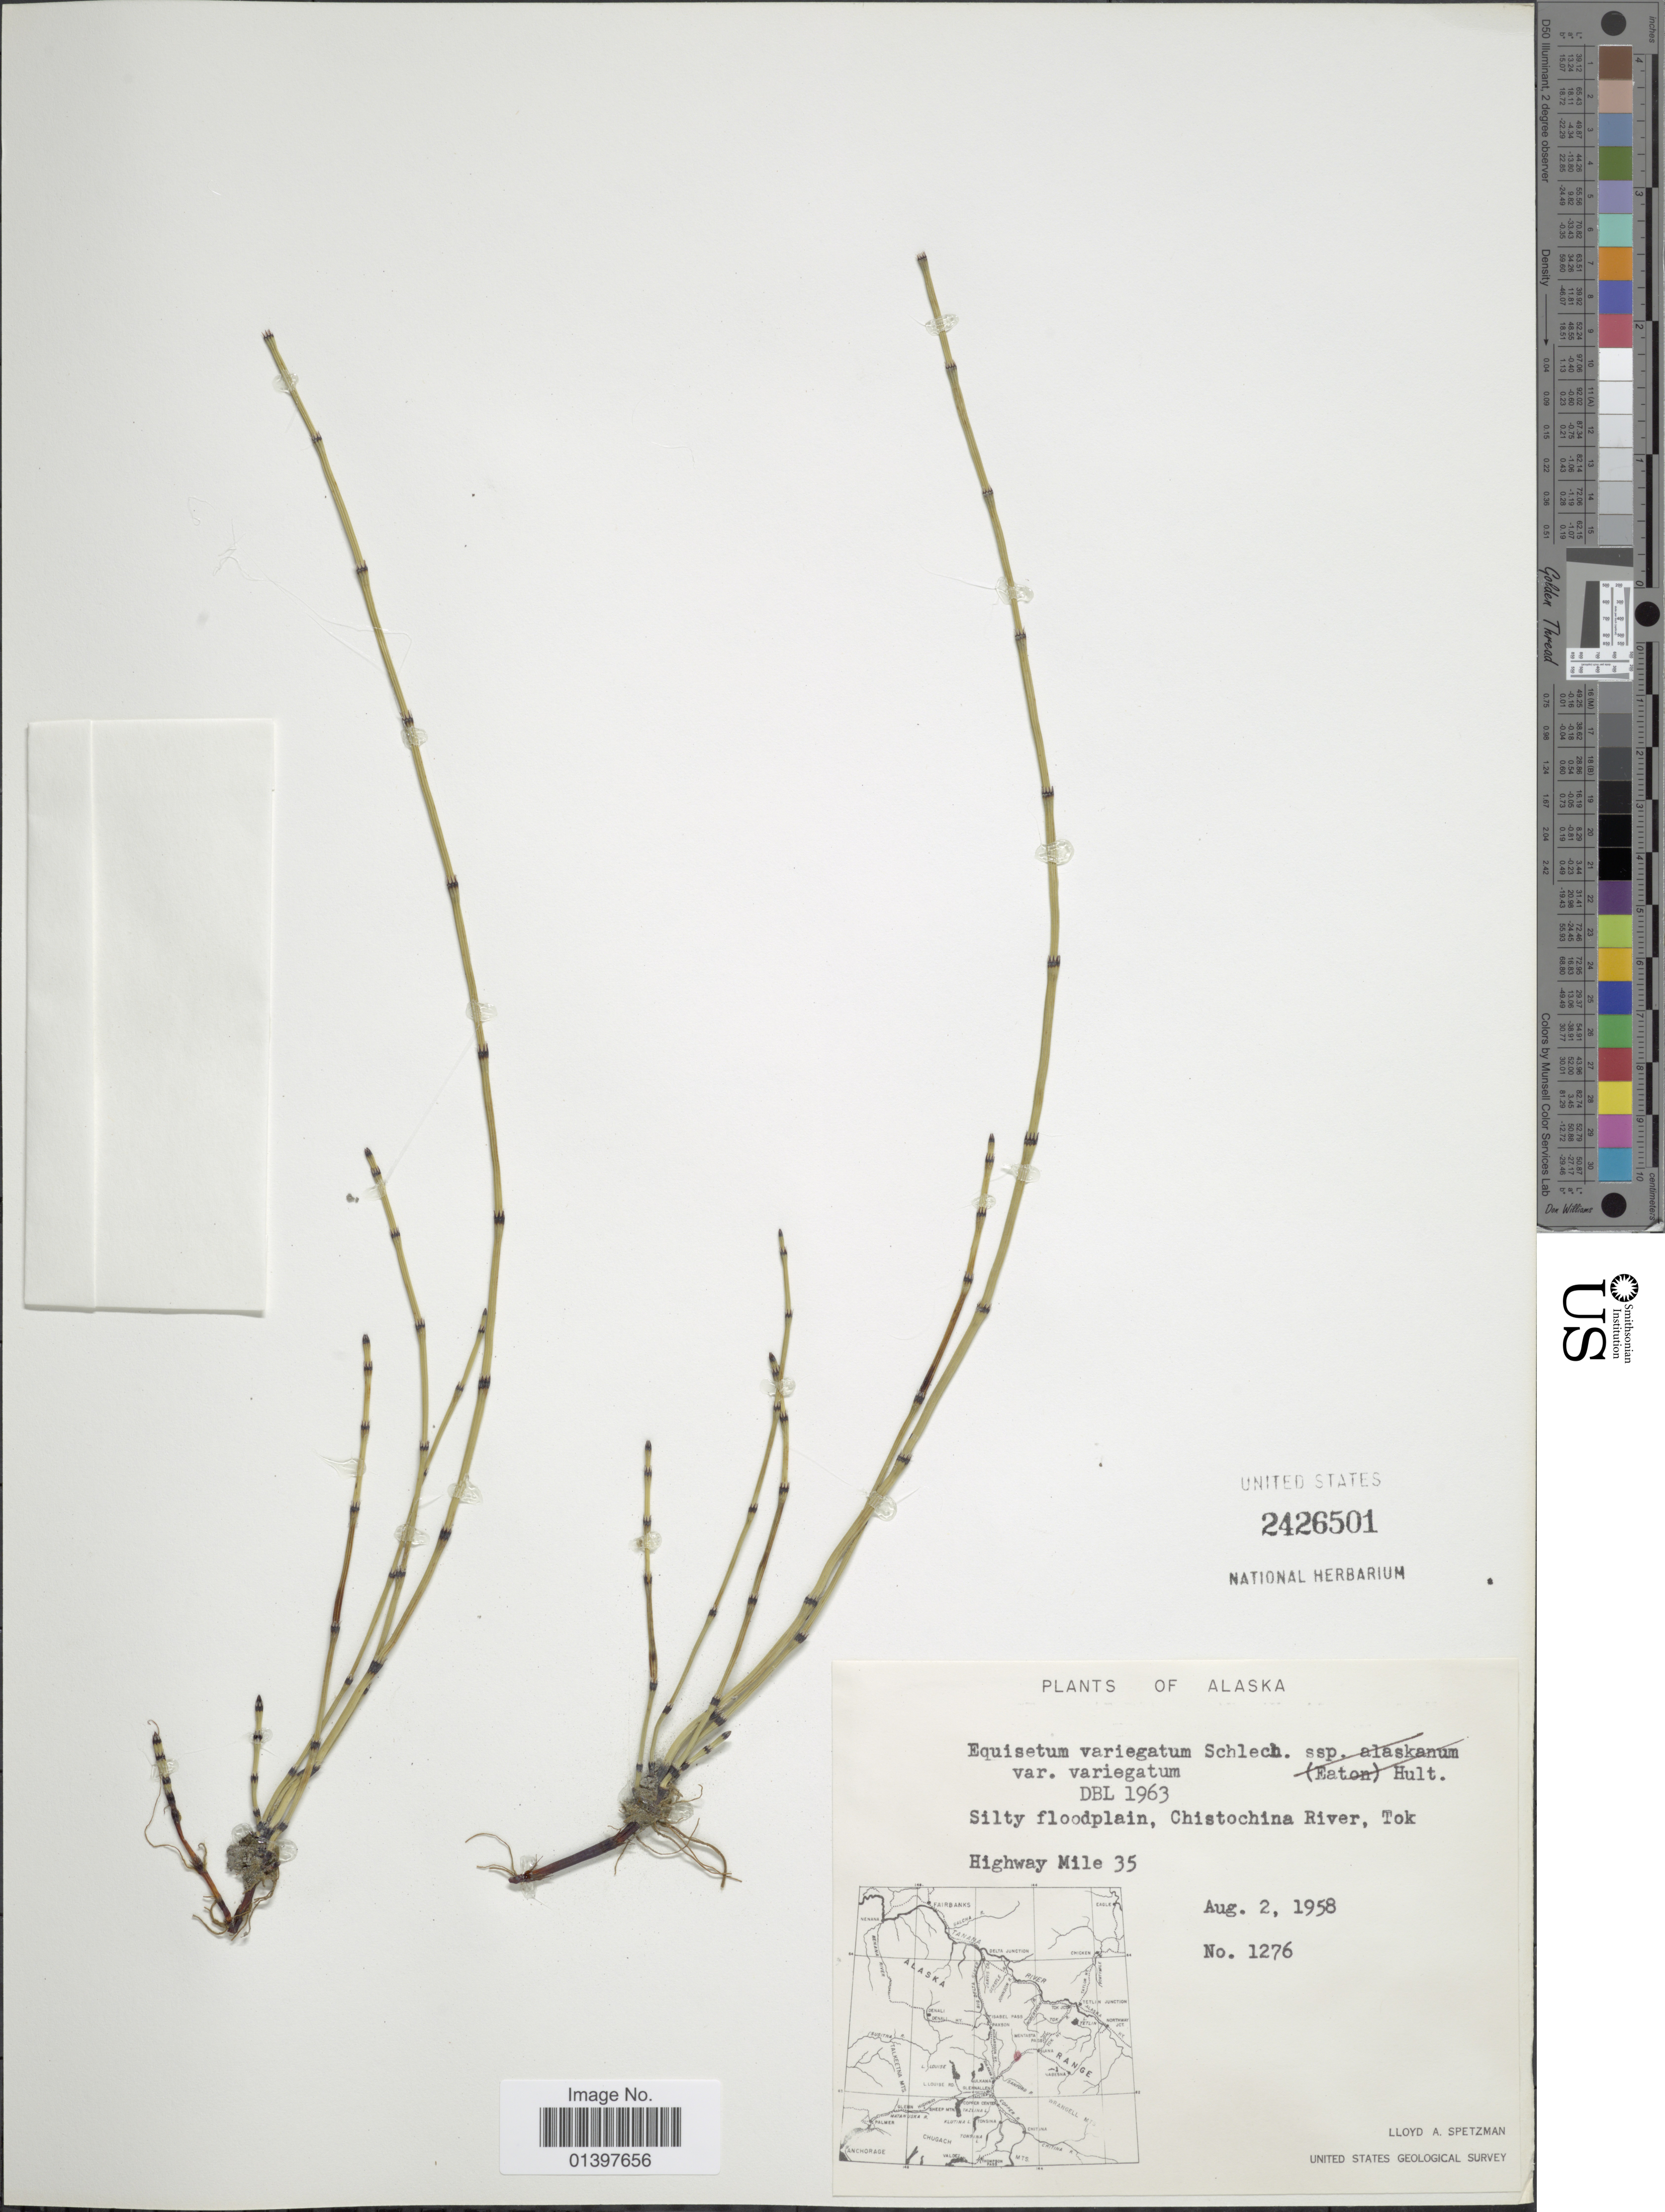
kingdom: Plantae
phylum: Tracheophyta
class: Polypodiopsida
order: Equisetales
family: Equisetaceae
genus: Equisetum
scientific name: Equisetum variegatum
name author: Schleich. ex F. Weber & D. Mohr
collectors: L. Spetzman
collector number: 1276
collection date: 1958-08-02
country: United States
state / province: Alaska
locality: Silty floodplain, Chistochina river, Top, Highway mile 35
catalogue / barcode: US 2426501